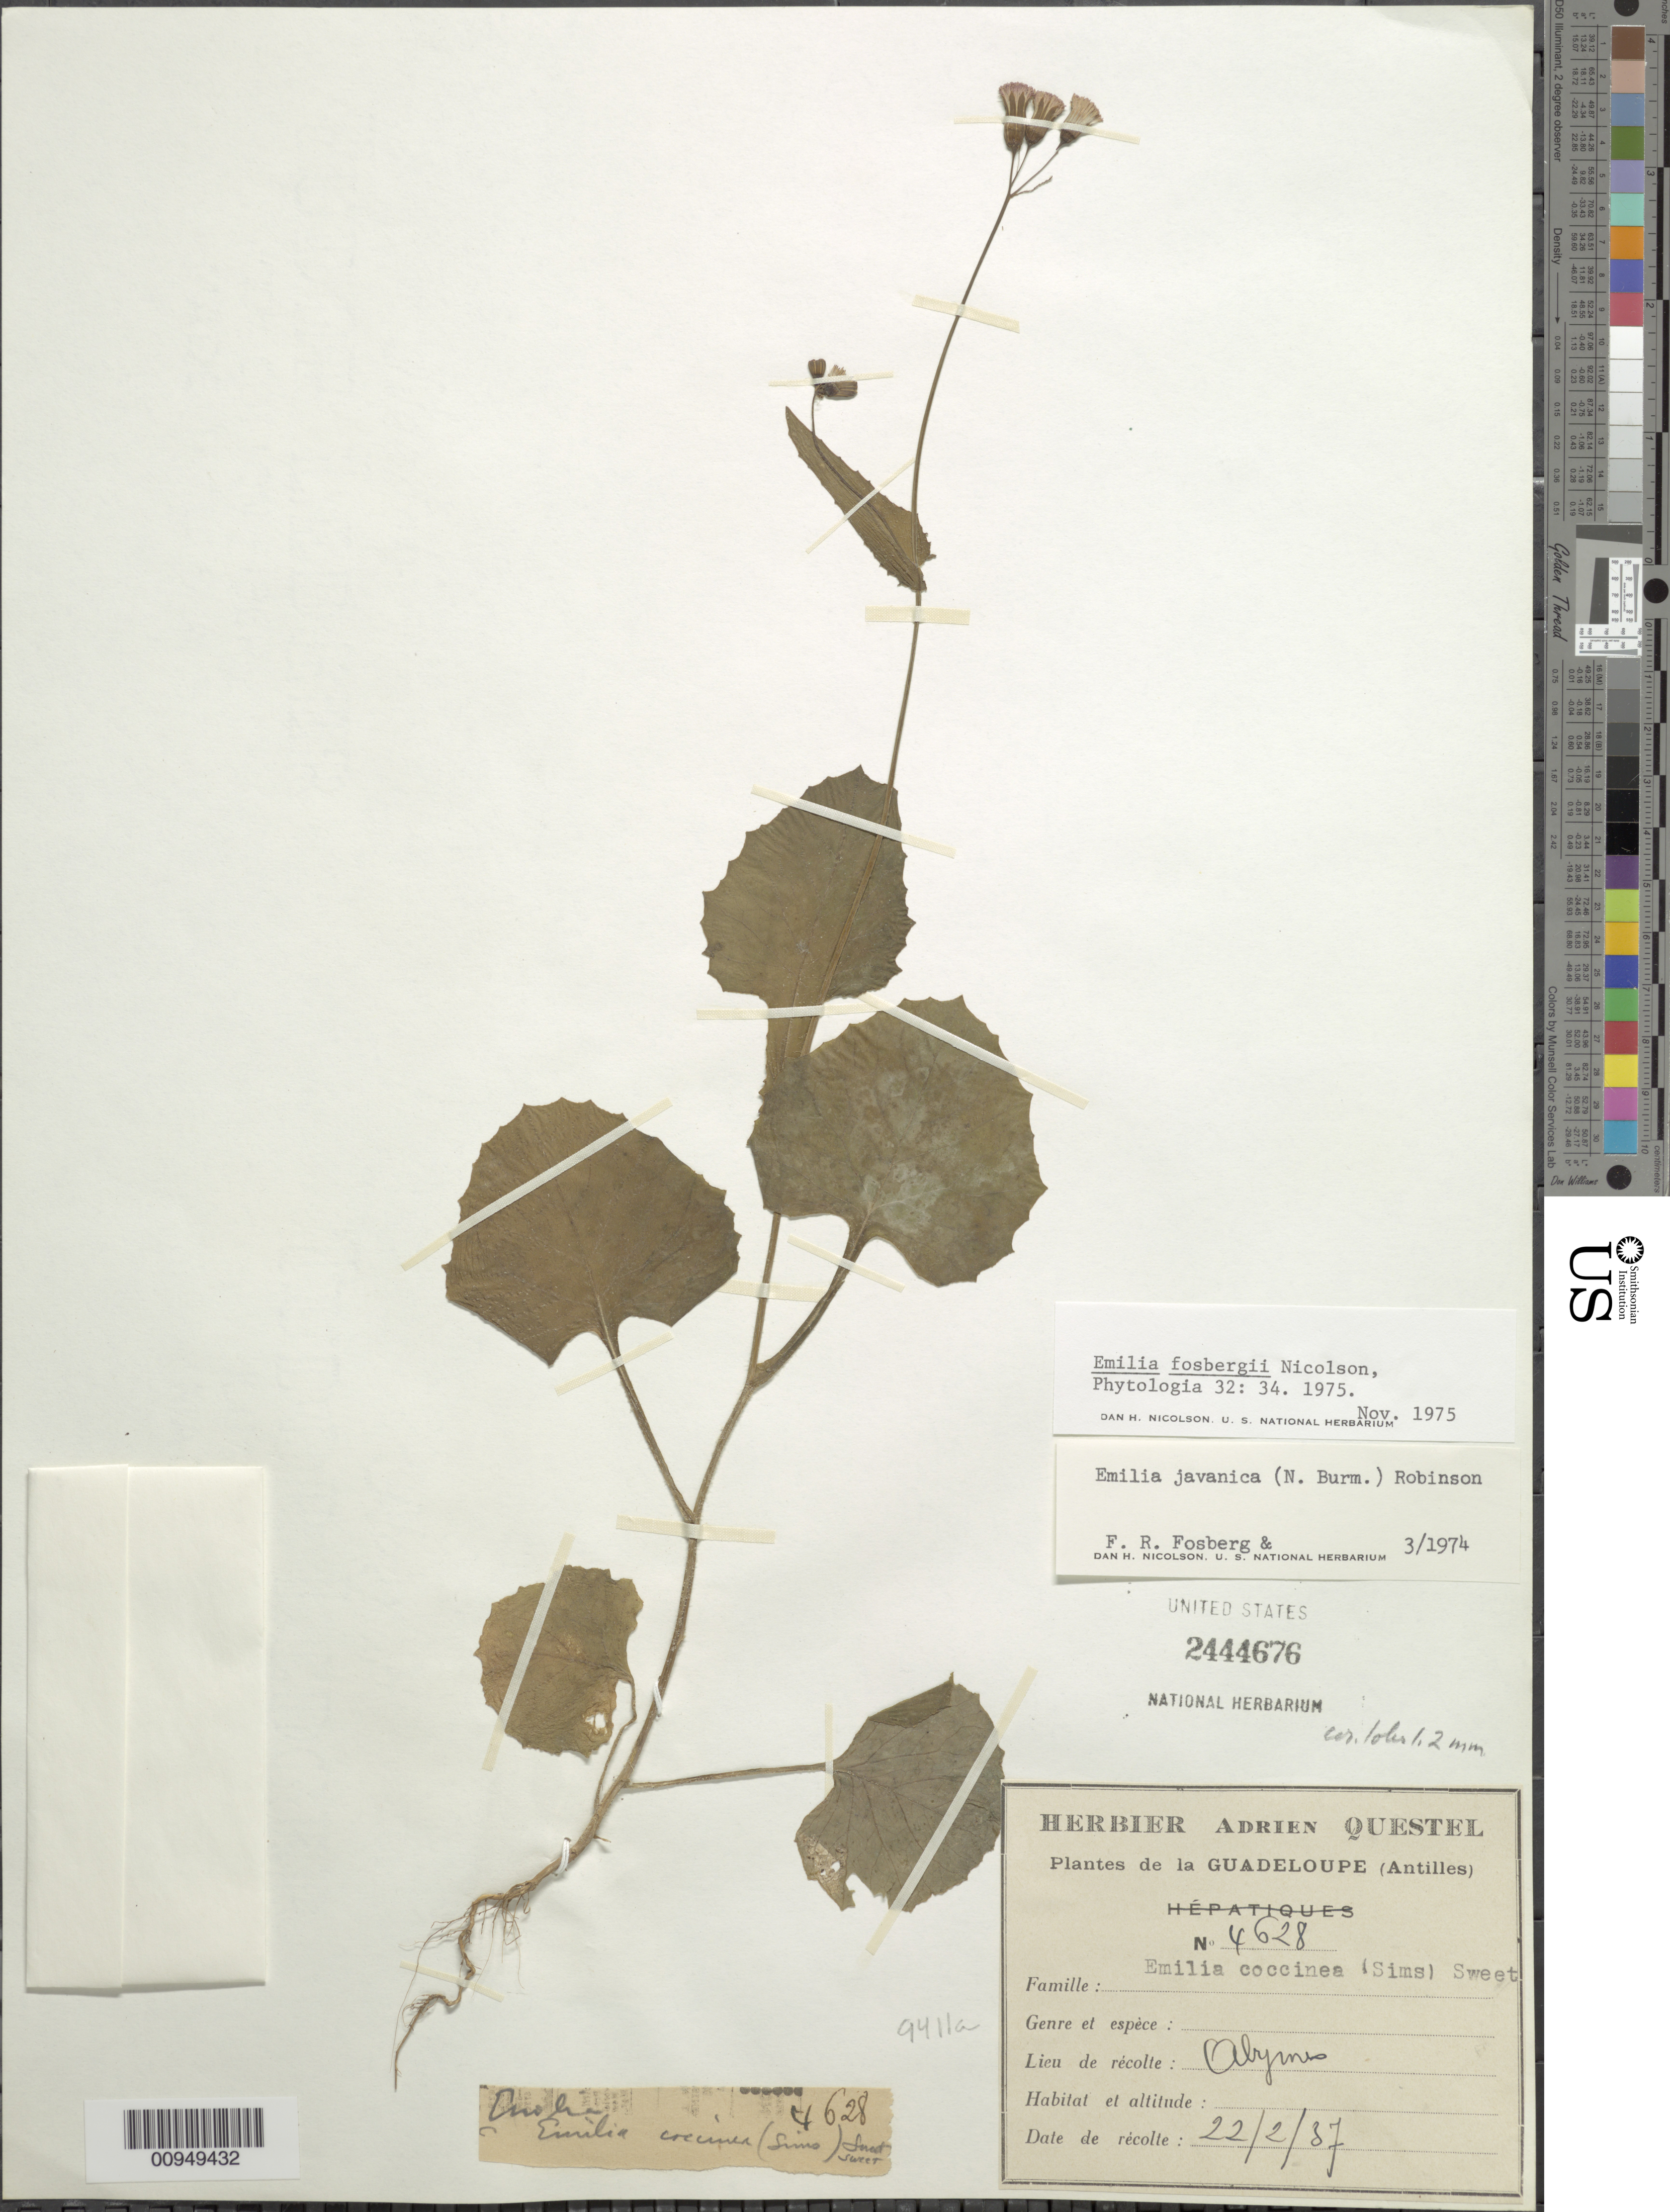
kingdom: Plantae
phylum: Tracheophyta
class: Magnoliopsida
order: Asterales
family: Asteraceae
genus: Emilia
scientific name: Emilia fosbergii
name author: Nicolson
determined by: Nicolson, Dan H.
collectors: A. Quetsel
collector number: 4628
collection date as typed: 22 Feb 1937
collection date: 1937-02-22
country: Guadeloupe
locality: "Abyrnes"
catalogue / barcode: US 2444676